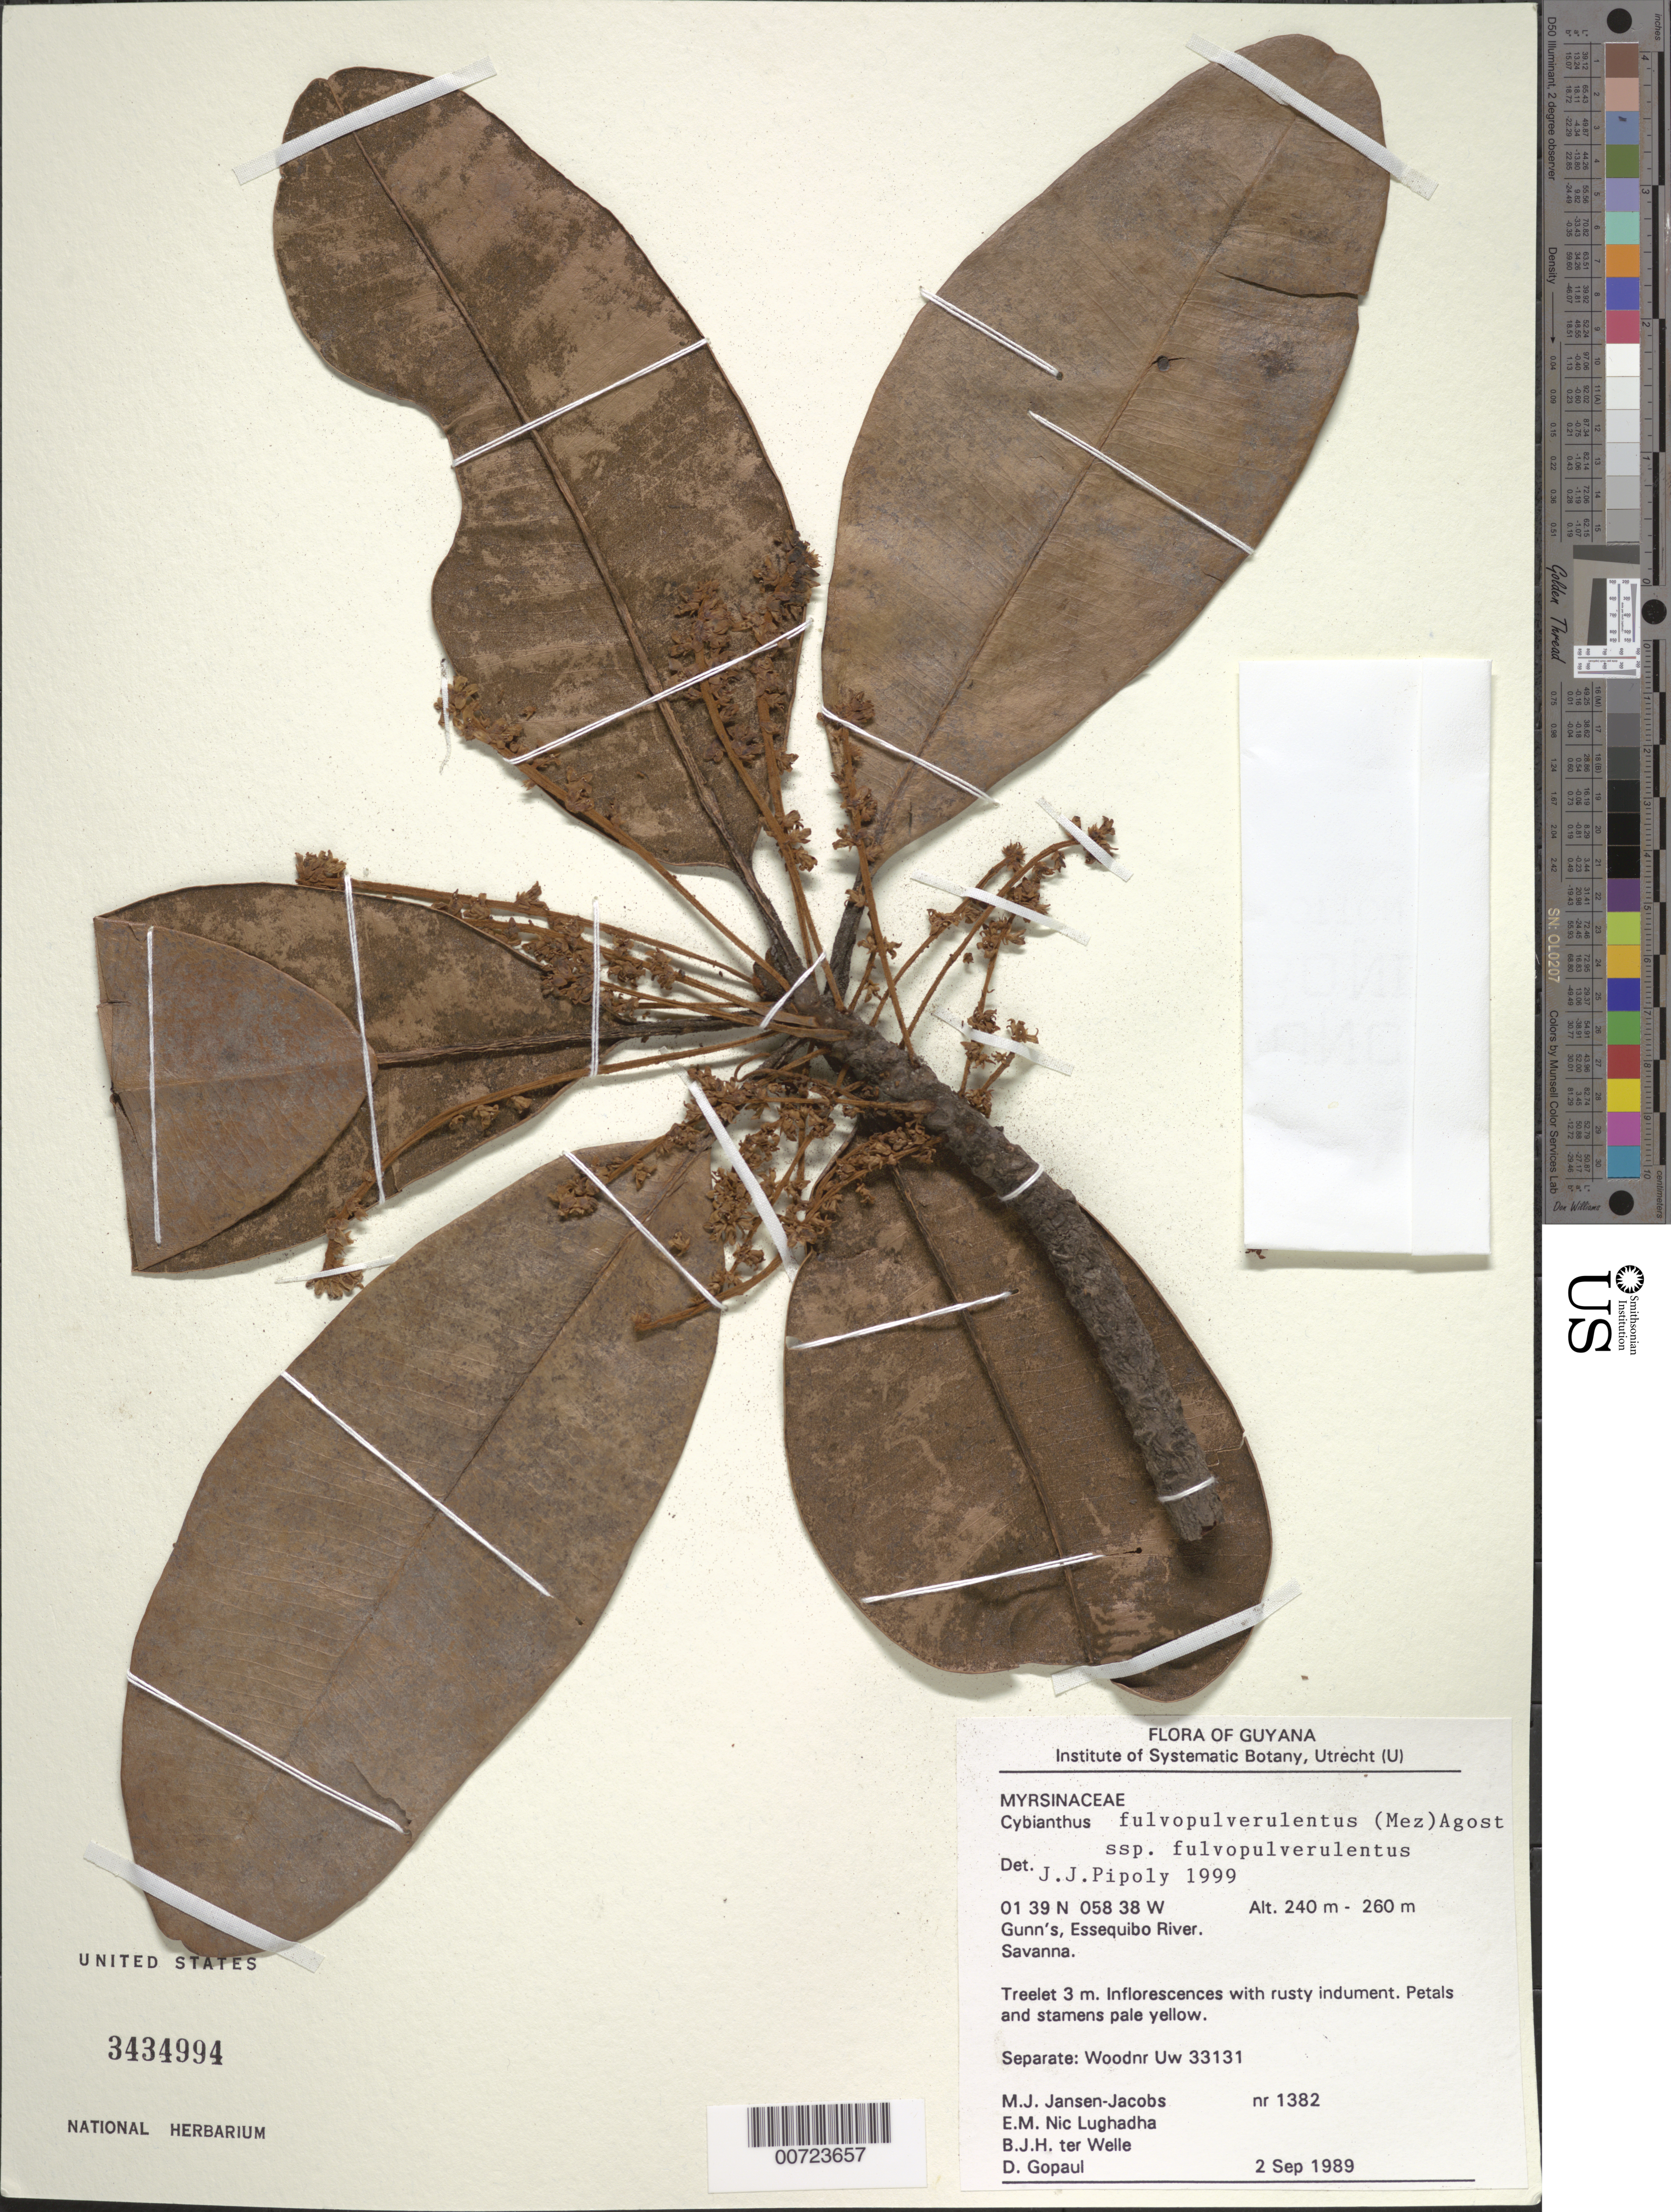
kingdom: Plantae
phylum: Tracheophyta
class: Magnoliopsida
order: Ericales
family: Primulaceae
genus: Cybianthus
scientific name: Cybianthus fulvopulverulentus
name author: (Mez) G. Agostini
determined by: Pipoly, J. J., III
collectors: M. J. Jansen-Jacobs, E. Nic Lughadha, B. Welle & D. Gopaul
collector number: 1382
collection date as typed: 2-Sep-89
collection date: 1989-09-02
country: Guyana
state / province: U. Takutu-U. Essequibo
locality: Gunn's, Essequibo River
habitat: Savanna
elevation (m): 240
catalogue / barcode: US 3434994